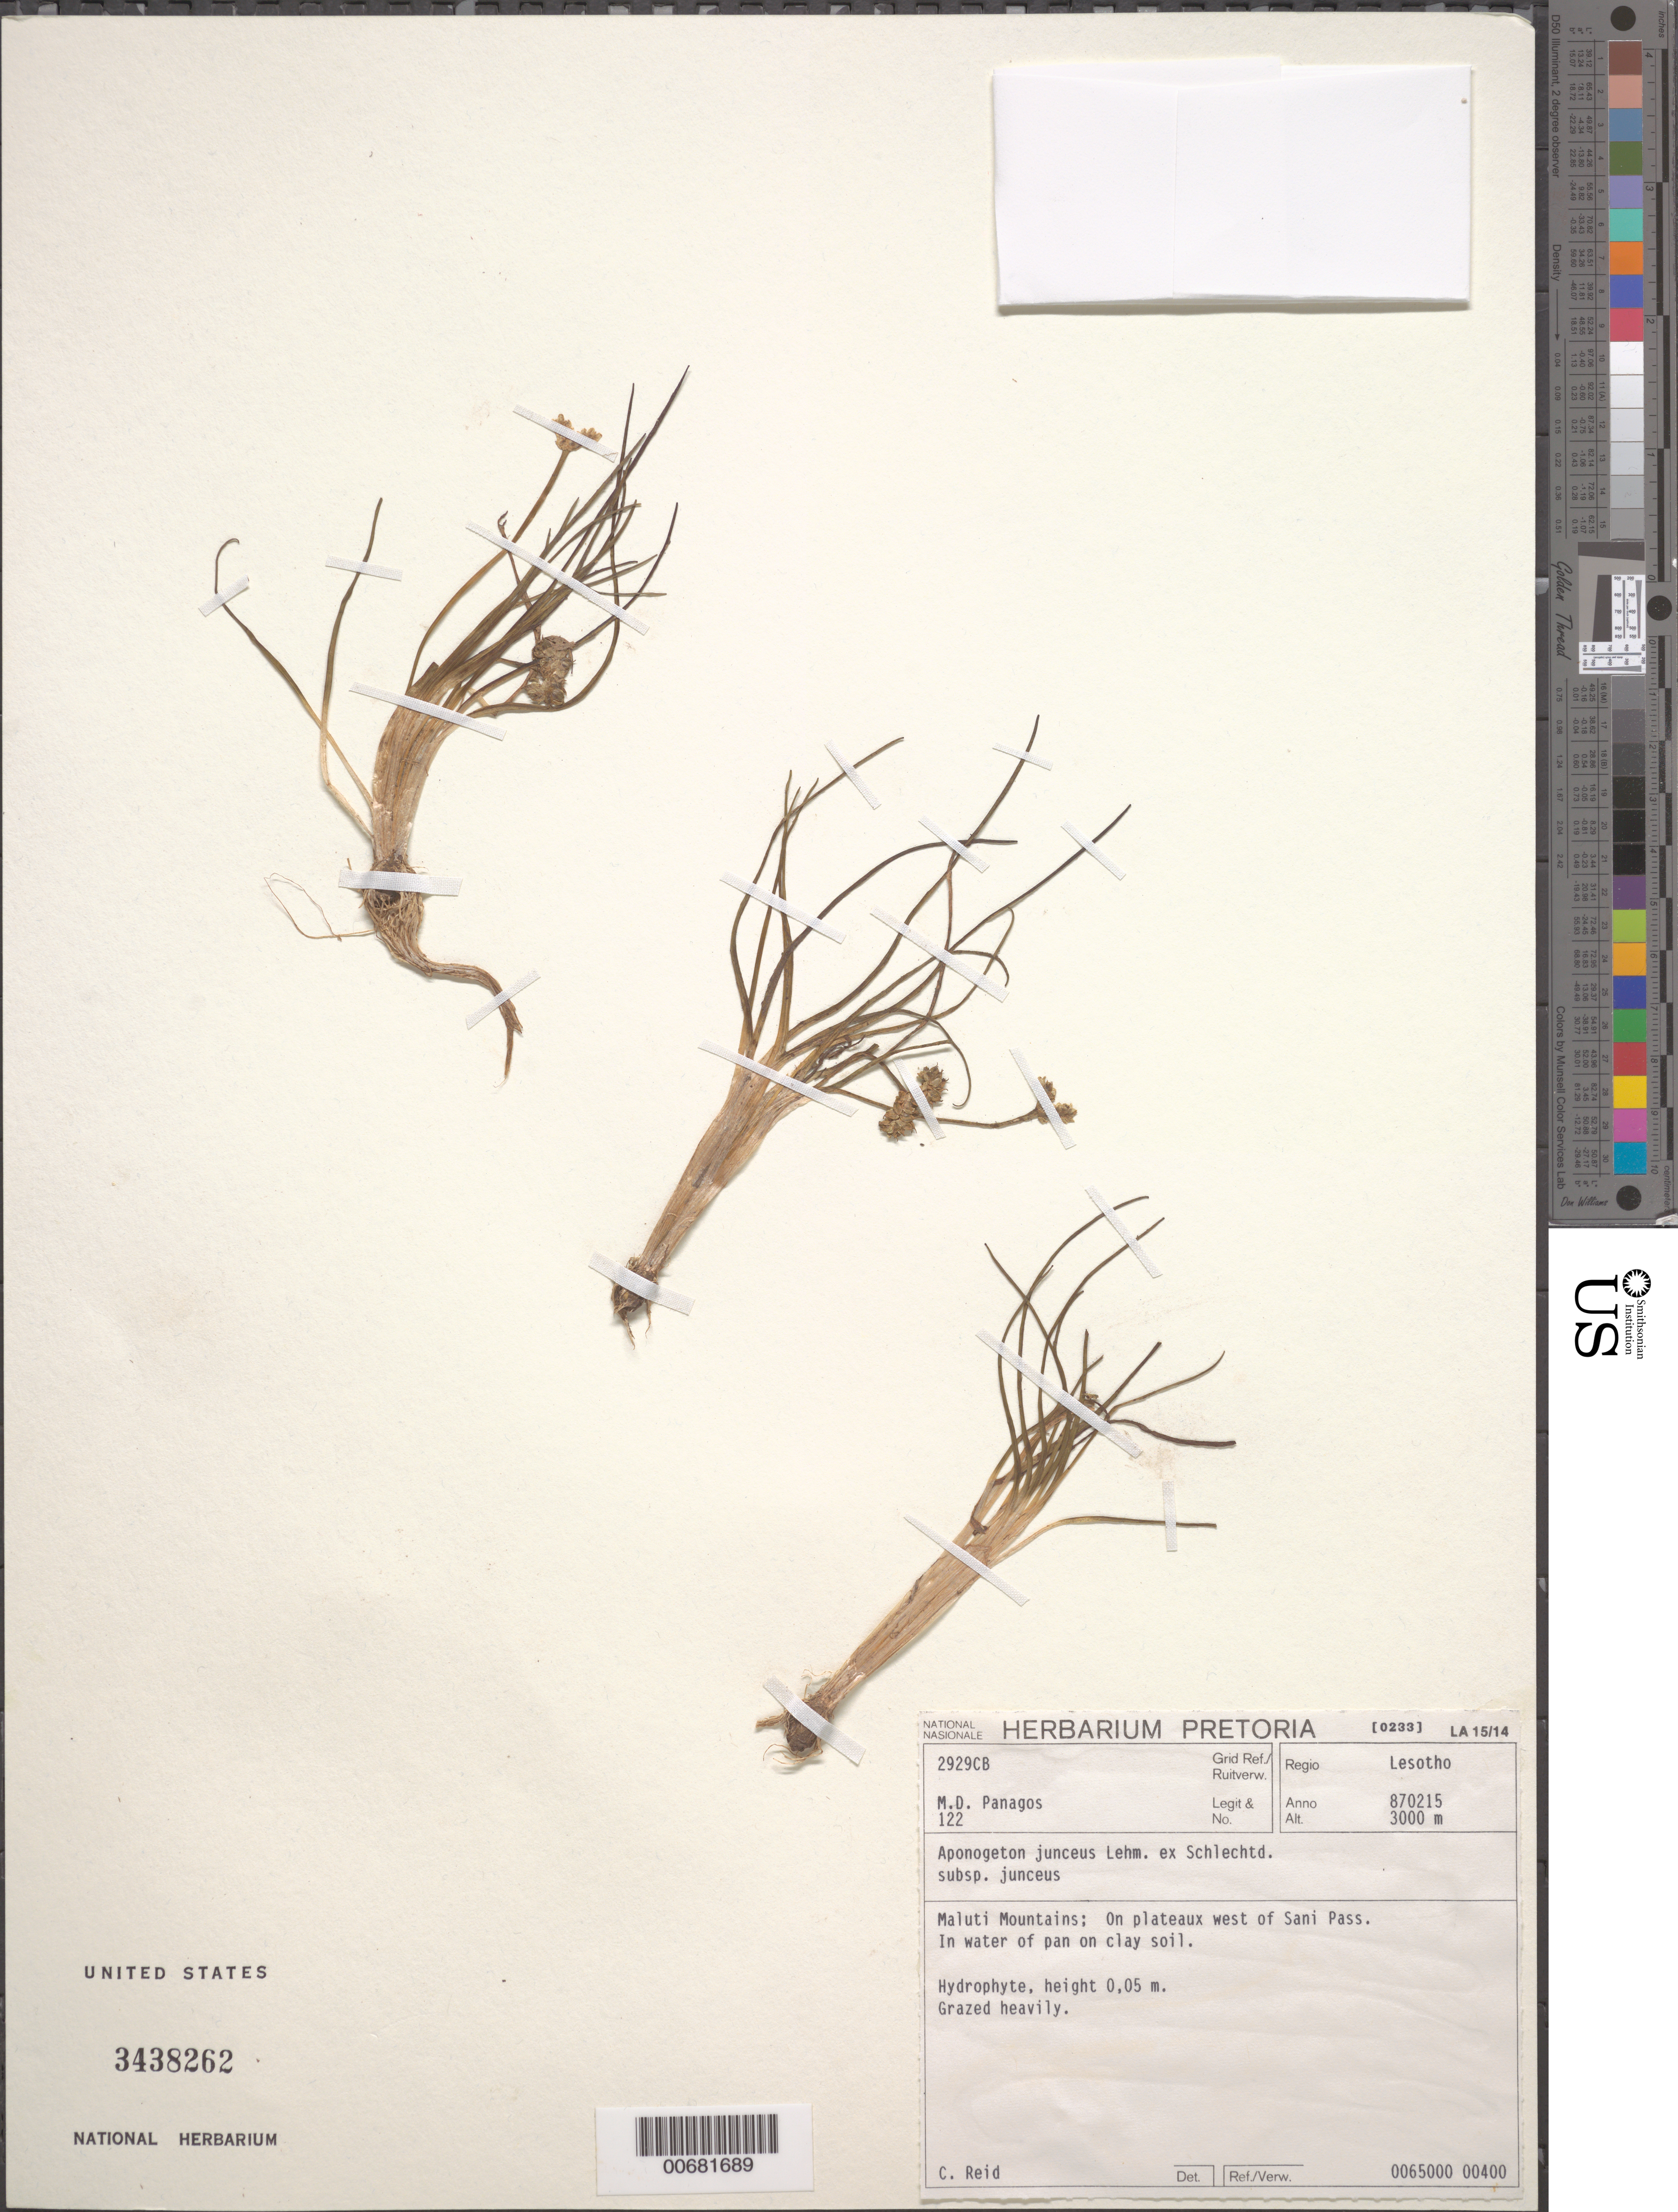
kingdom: Plantae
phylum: Tracheophyta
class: Liliopsida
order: Alismatales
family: Aponogetonaceae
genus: Aponogeton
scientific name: Aponogeton junceus subsp. junceus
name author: Lehm. ex Schltdl.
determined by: Reid, C.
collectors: M. Panagos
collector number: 122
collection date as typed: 15 Feb 1987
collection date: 1987-02-15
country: Lesotho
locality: Maluti Mountains, on plateaux W of Sani Pass.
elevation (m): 3000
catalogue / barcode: US 3438262